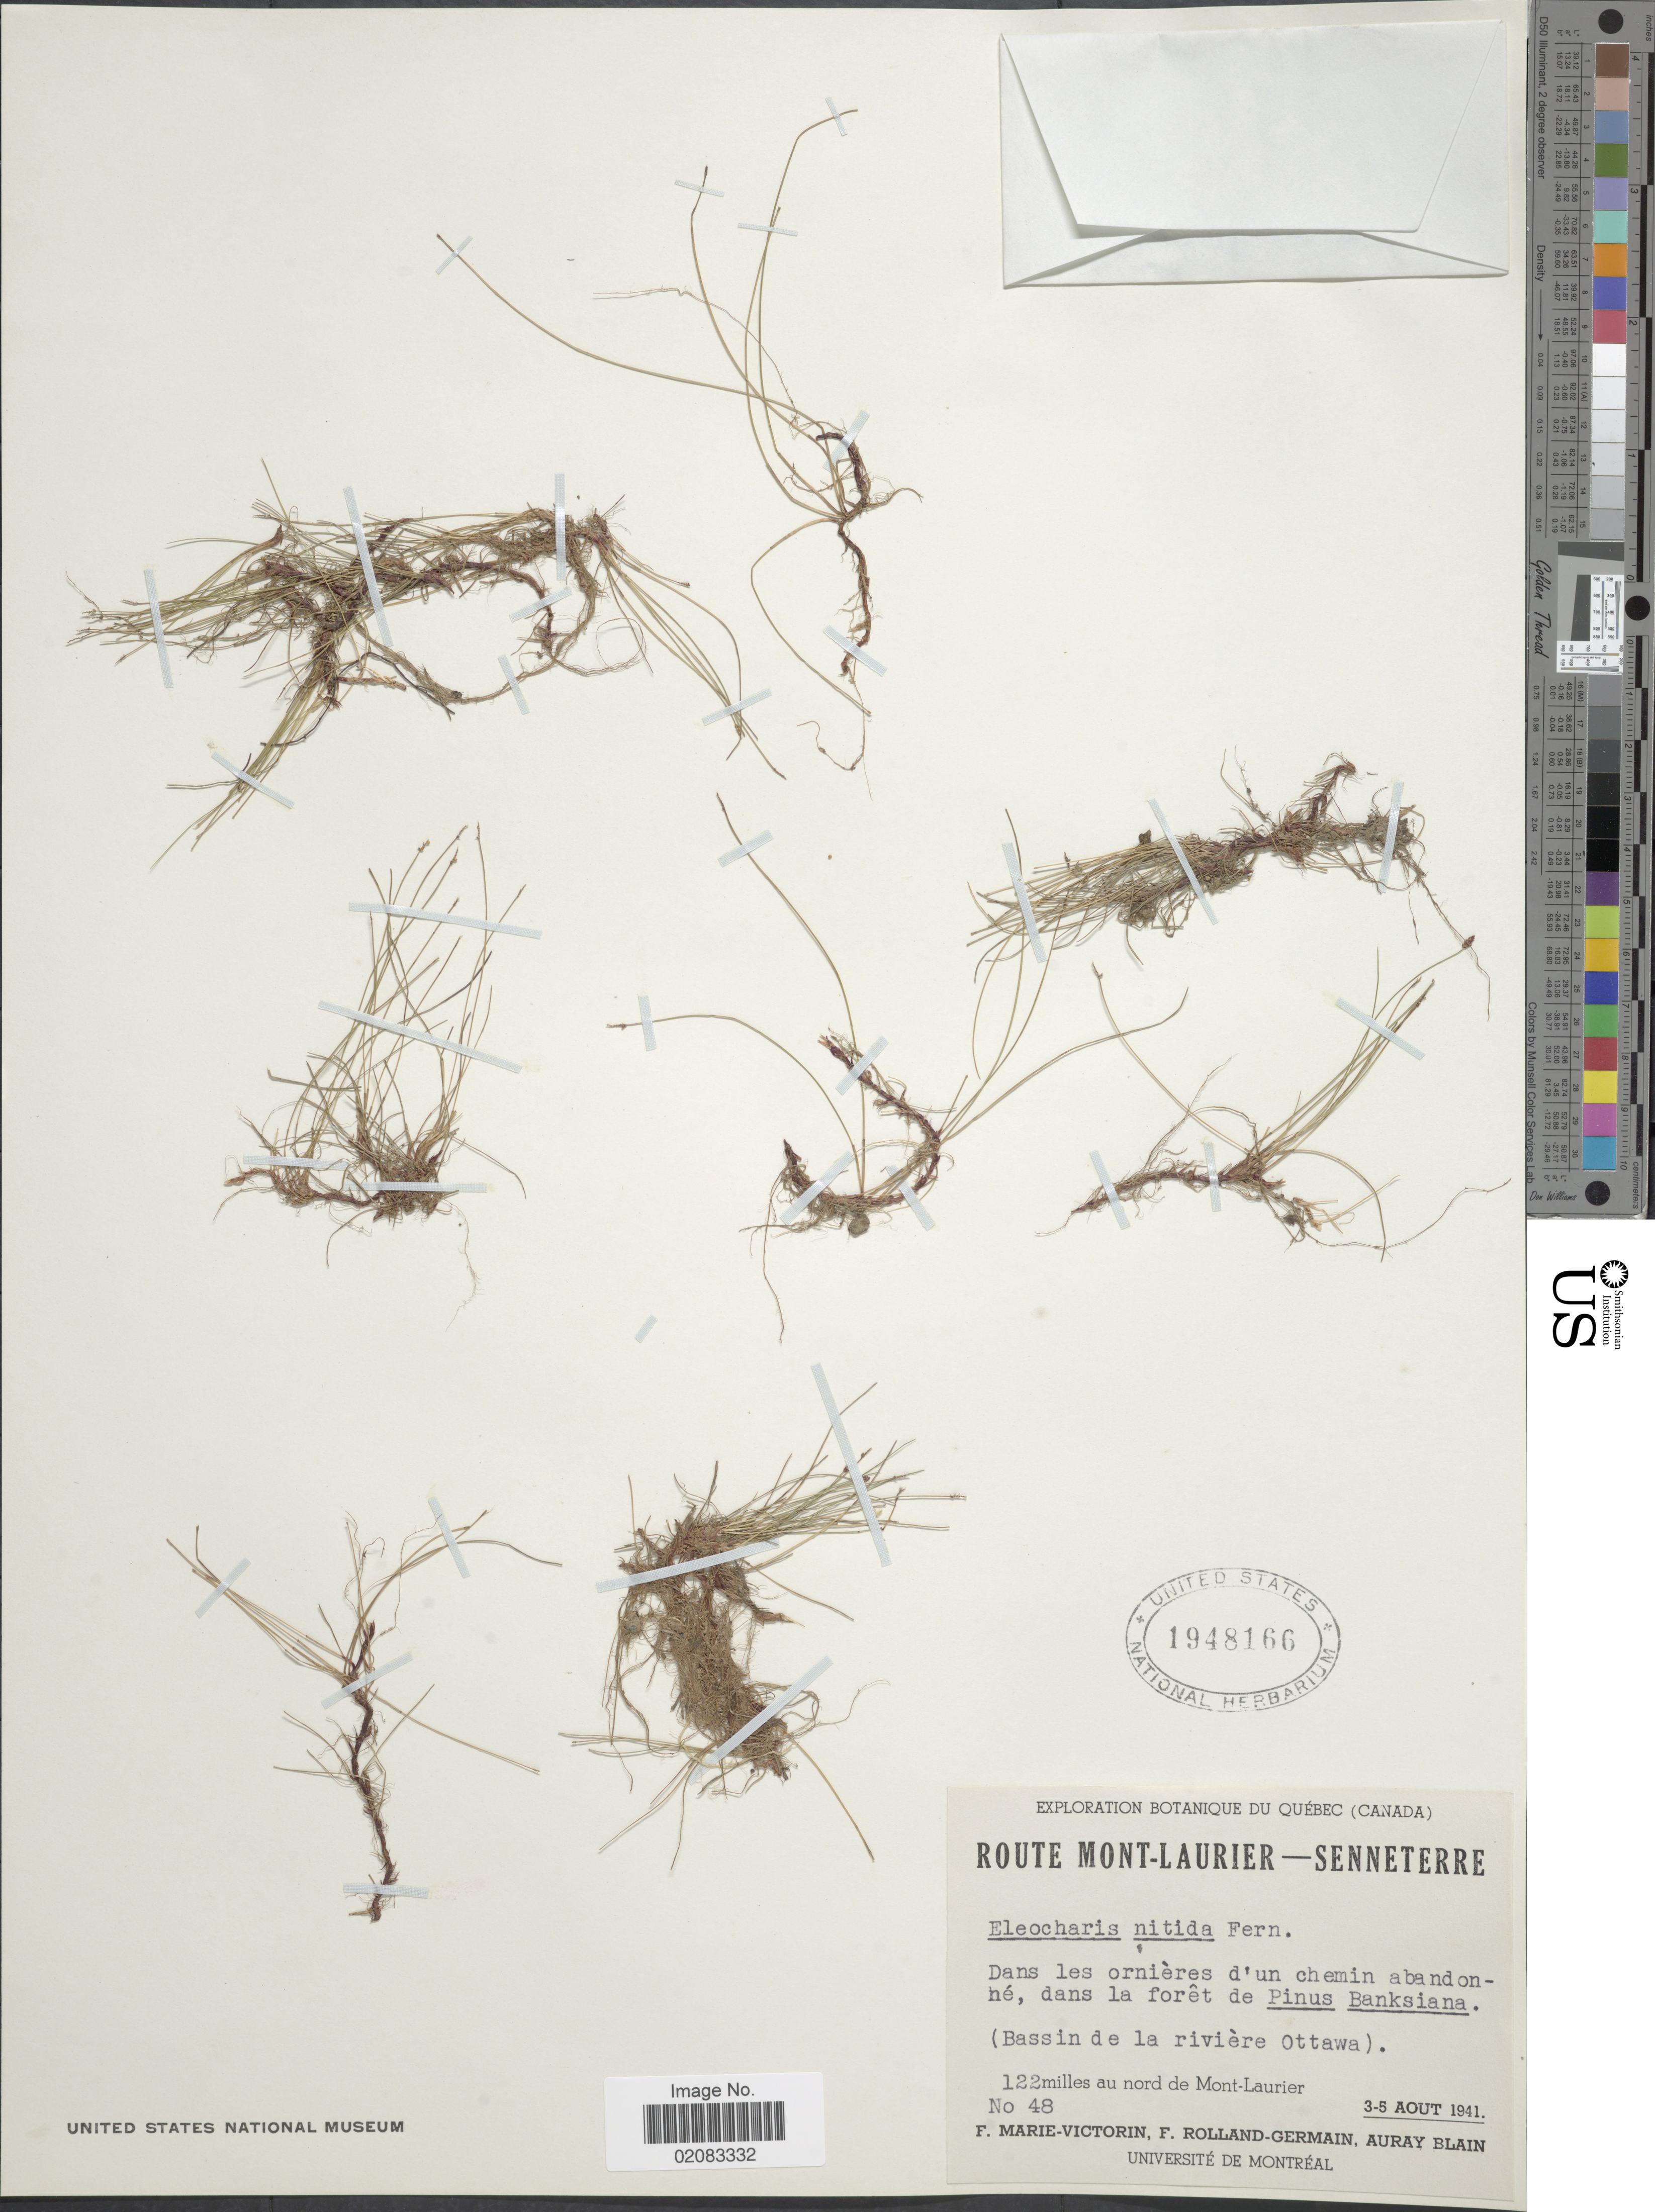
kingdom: Plantae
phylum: Tracheophyta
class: Liliopsida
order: Poales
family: Cyperaceae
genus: Eleocharis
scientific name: Eleocharis nitida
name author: Fernald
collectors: F. Marie-Victorin, Rolland-Germain & A. Blain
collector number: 48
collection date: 1941-08-03/1941-08-05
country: Canada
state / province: Quebec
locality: Route Mont-Laurier-Senneterre, (Bassin de la rivière Ottawa) 122 miles au nord de Mont-Laurier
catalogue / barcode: US 1948166